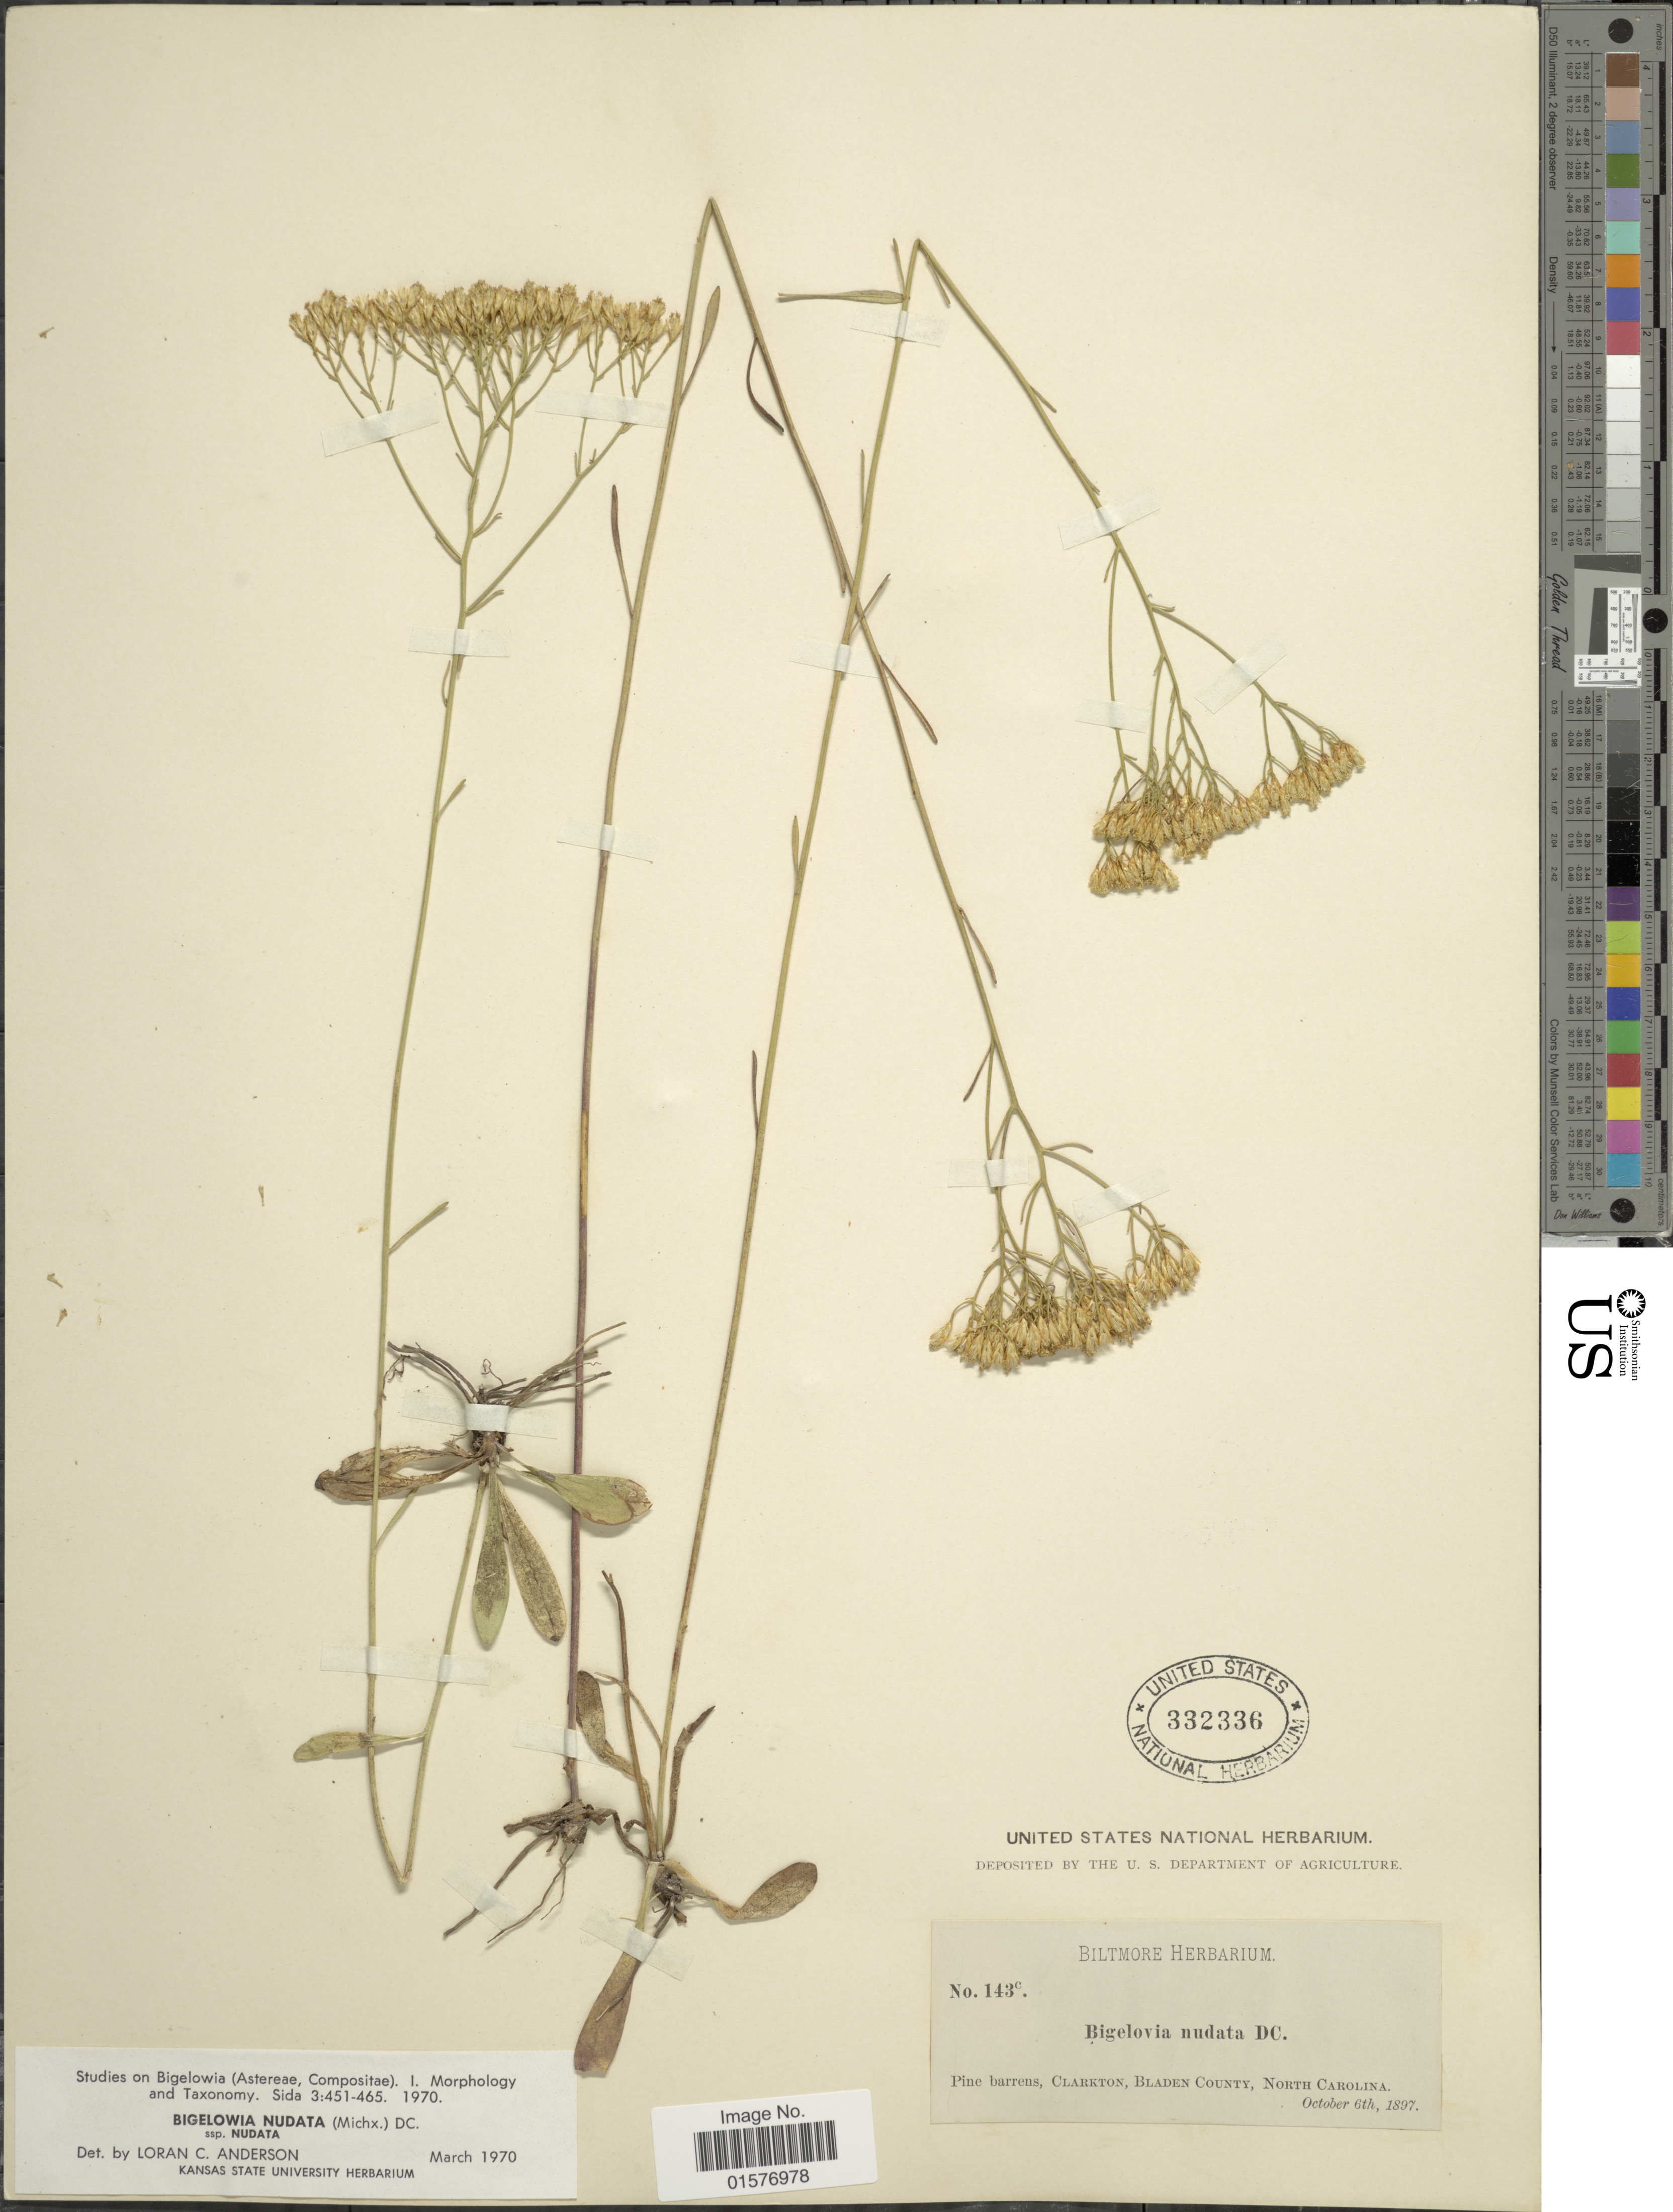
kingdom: Plantae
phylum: Tracheophyta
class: Magnoliopsida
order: Asterales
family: Asteraceae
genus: Bigelowia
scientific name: Bigelowia nudata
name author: (Michx.) DC.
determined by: Urbatsch, Lowell E., Curator (LSU), Louisiana State University (UNITED STATES)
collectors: ex herb. Biltmore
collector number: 143c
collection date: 1897-10-06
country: United States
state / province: North Carolina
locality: Pine barrens, Clarkton, Bladen County, North Carolina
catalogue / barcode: US 332336